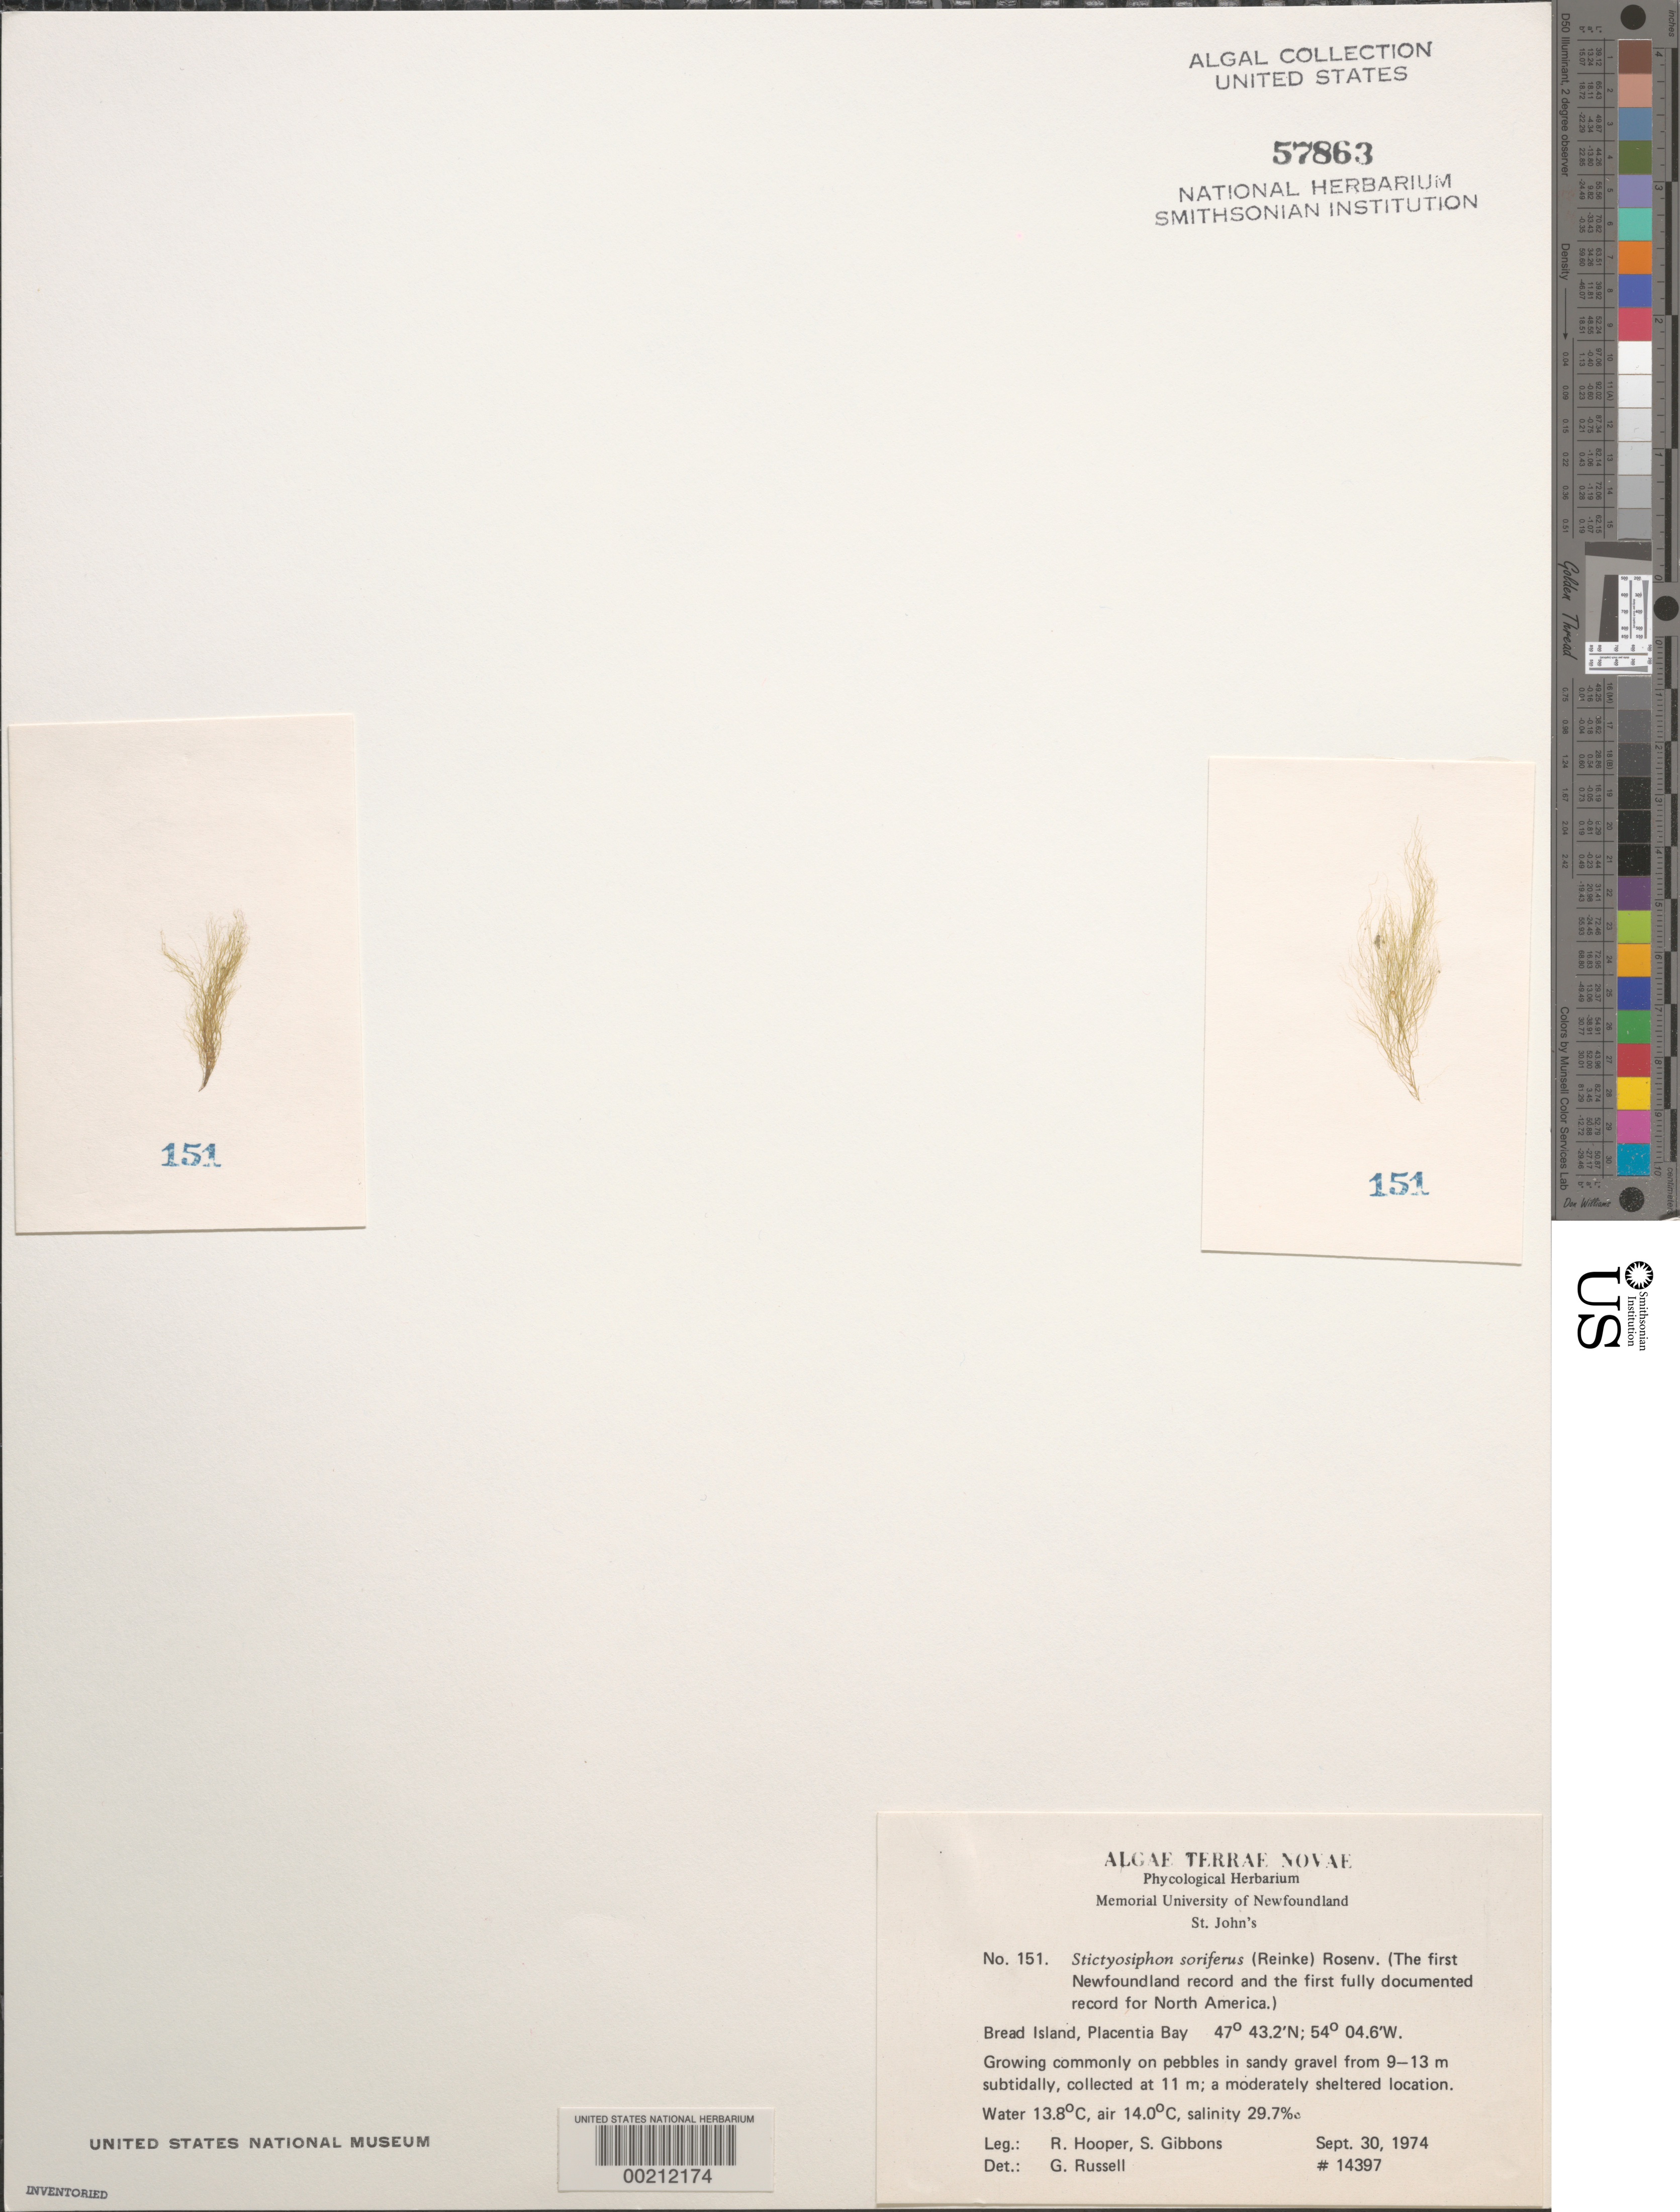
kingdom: Chromista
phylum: Ochrophyta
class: Phaeophyceae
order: Ectocarpales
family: Chordariaceae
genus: Stictyosiphon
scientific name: Stictyosiphon soriferus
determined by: Russell, G. E.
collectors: R. G. Hooper & S. Gibbons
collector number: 14397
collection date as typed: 30 Sep 1974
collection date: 1974-09-30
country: Canada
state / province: Newfoundland and Labrador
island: Bread Island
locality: Placentia Bay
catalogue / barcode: US 57863